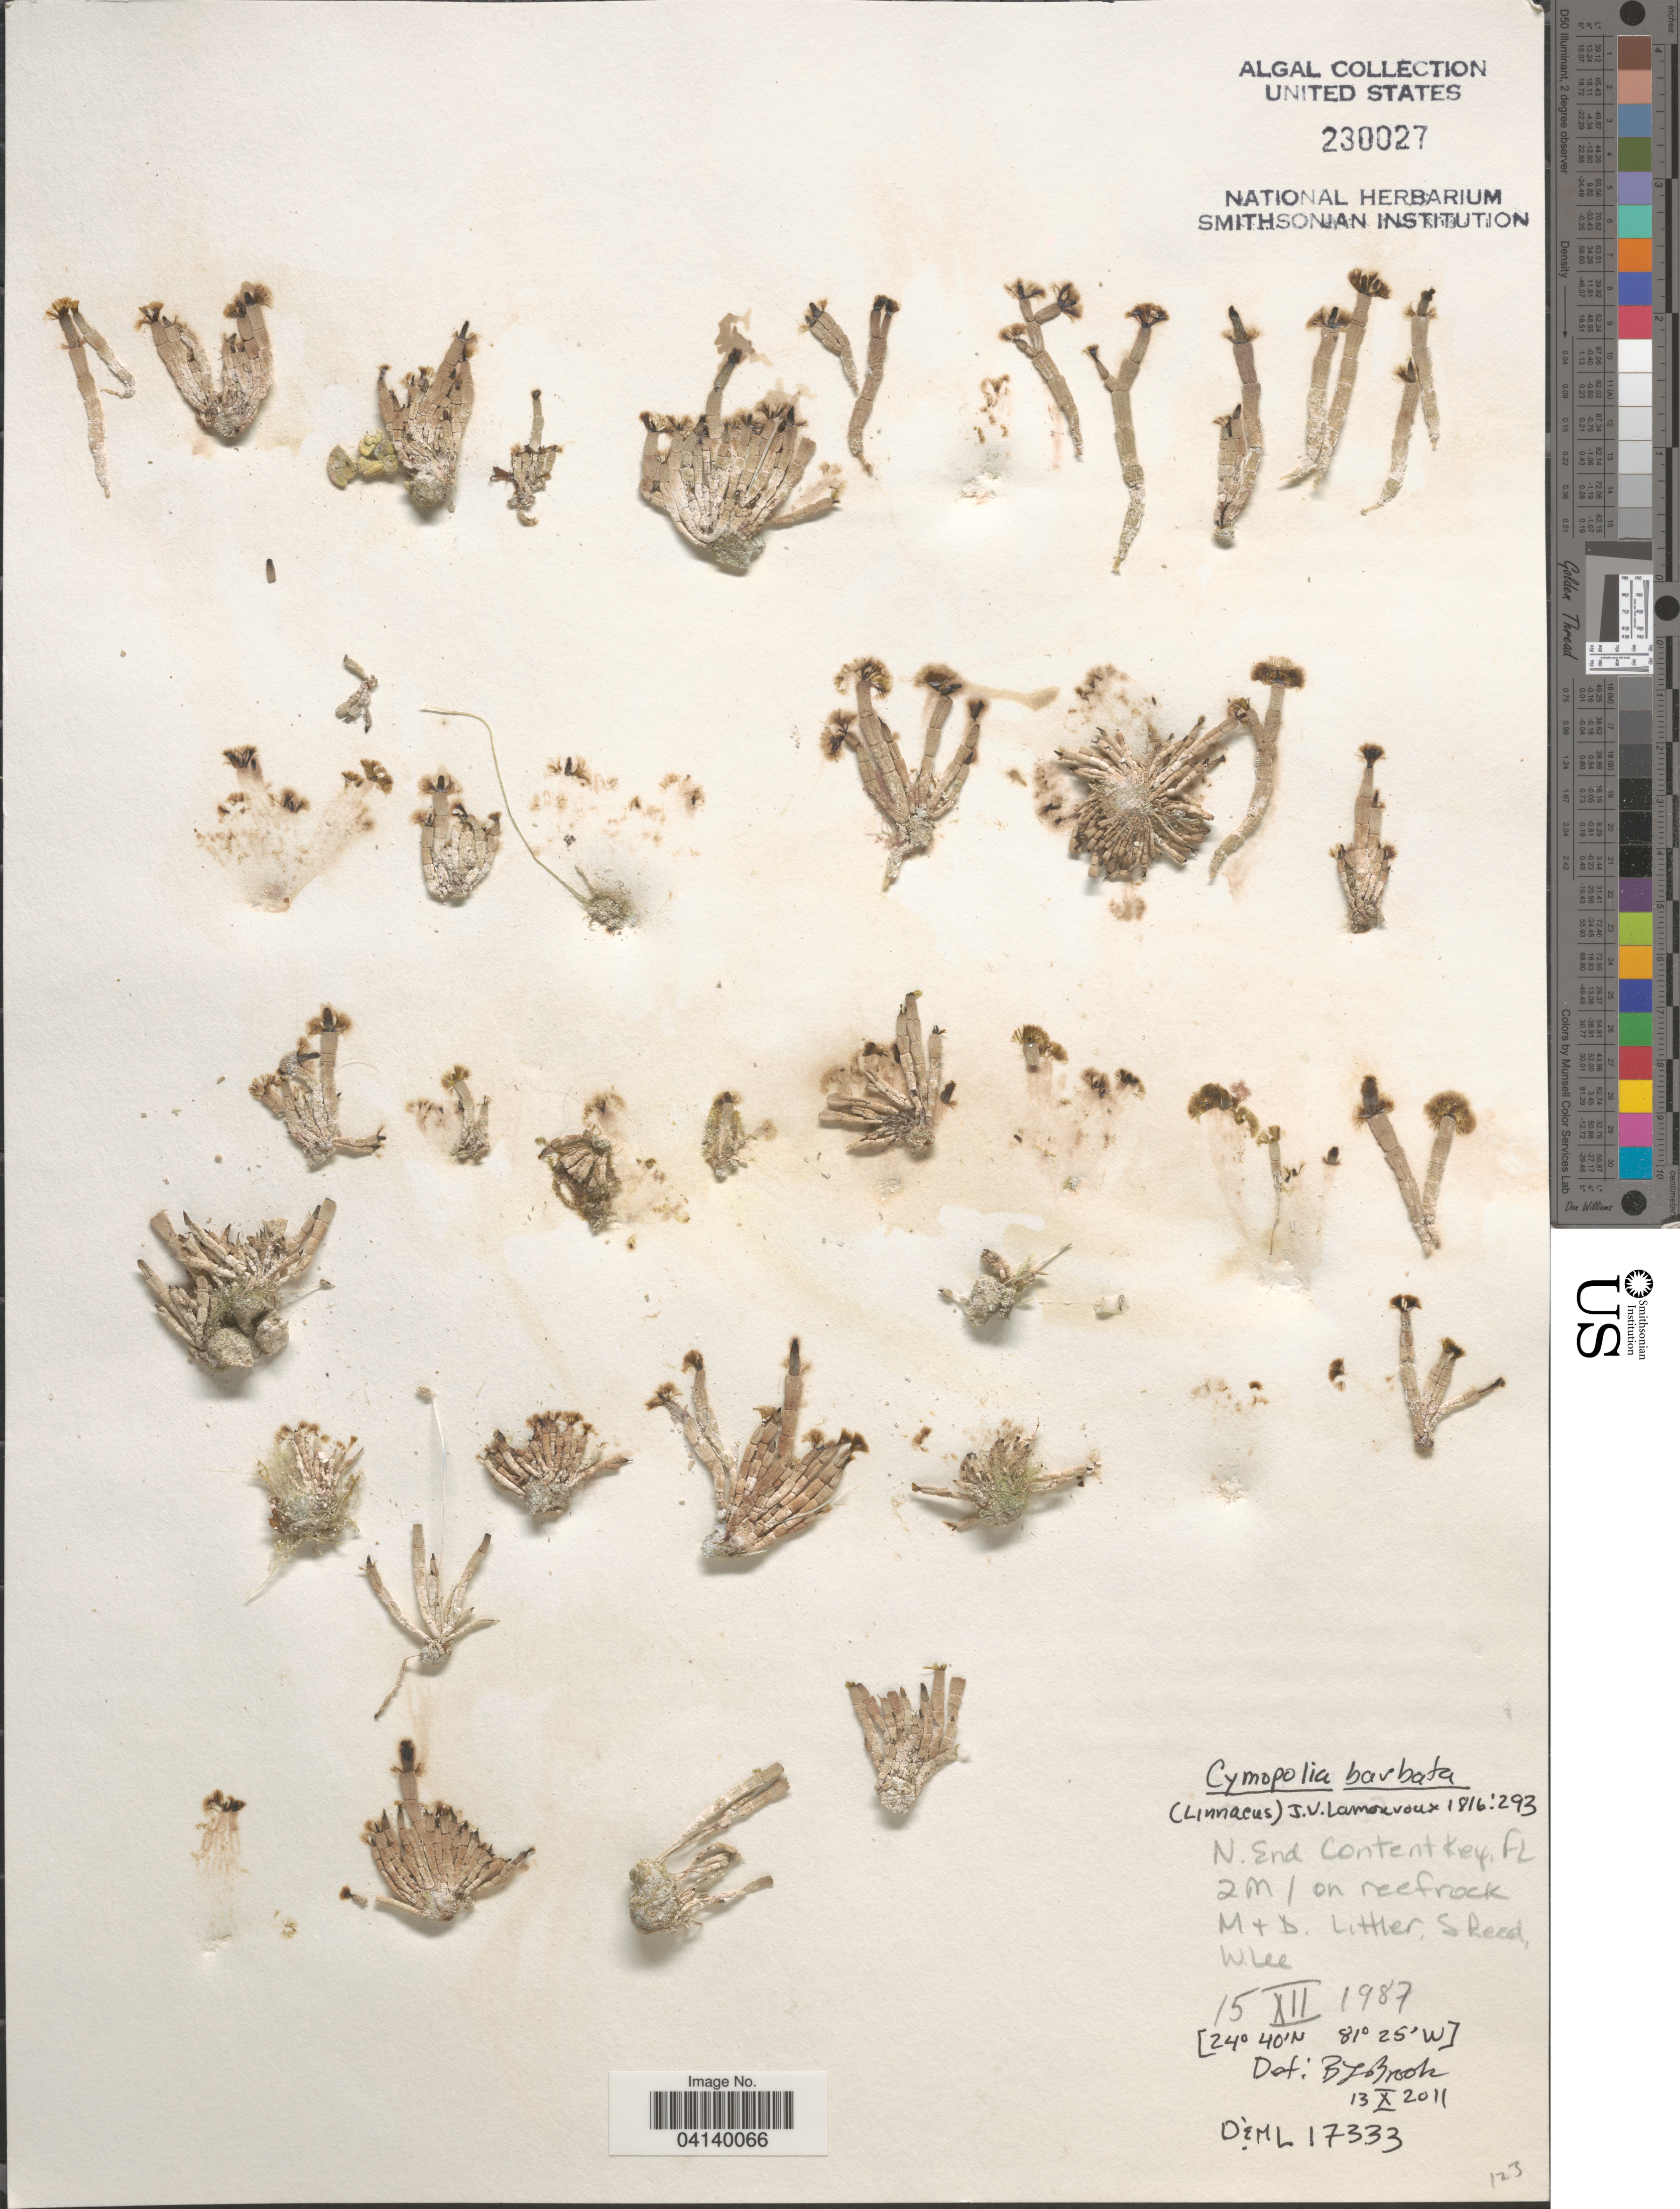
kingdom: Plantae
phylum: Chlorophyta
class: Ulvophyceae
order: Dasycladales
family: Dasycladaceae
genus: Cymopolia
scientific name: Cymopolia barbata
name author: (L.) J.V.Lamouroux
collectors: M. Littler, D. S. Littler, S. Reed & W. Lee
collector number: D&ML17333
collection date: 1987-12-15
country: United States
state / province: Florida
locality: N. End Content Key.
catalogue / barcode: US 230027